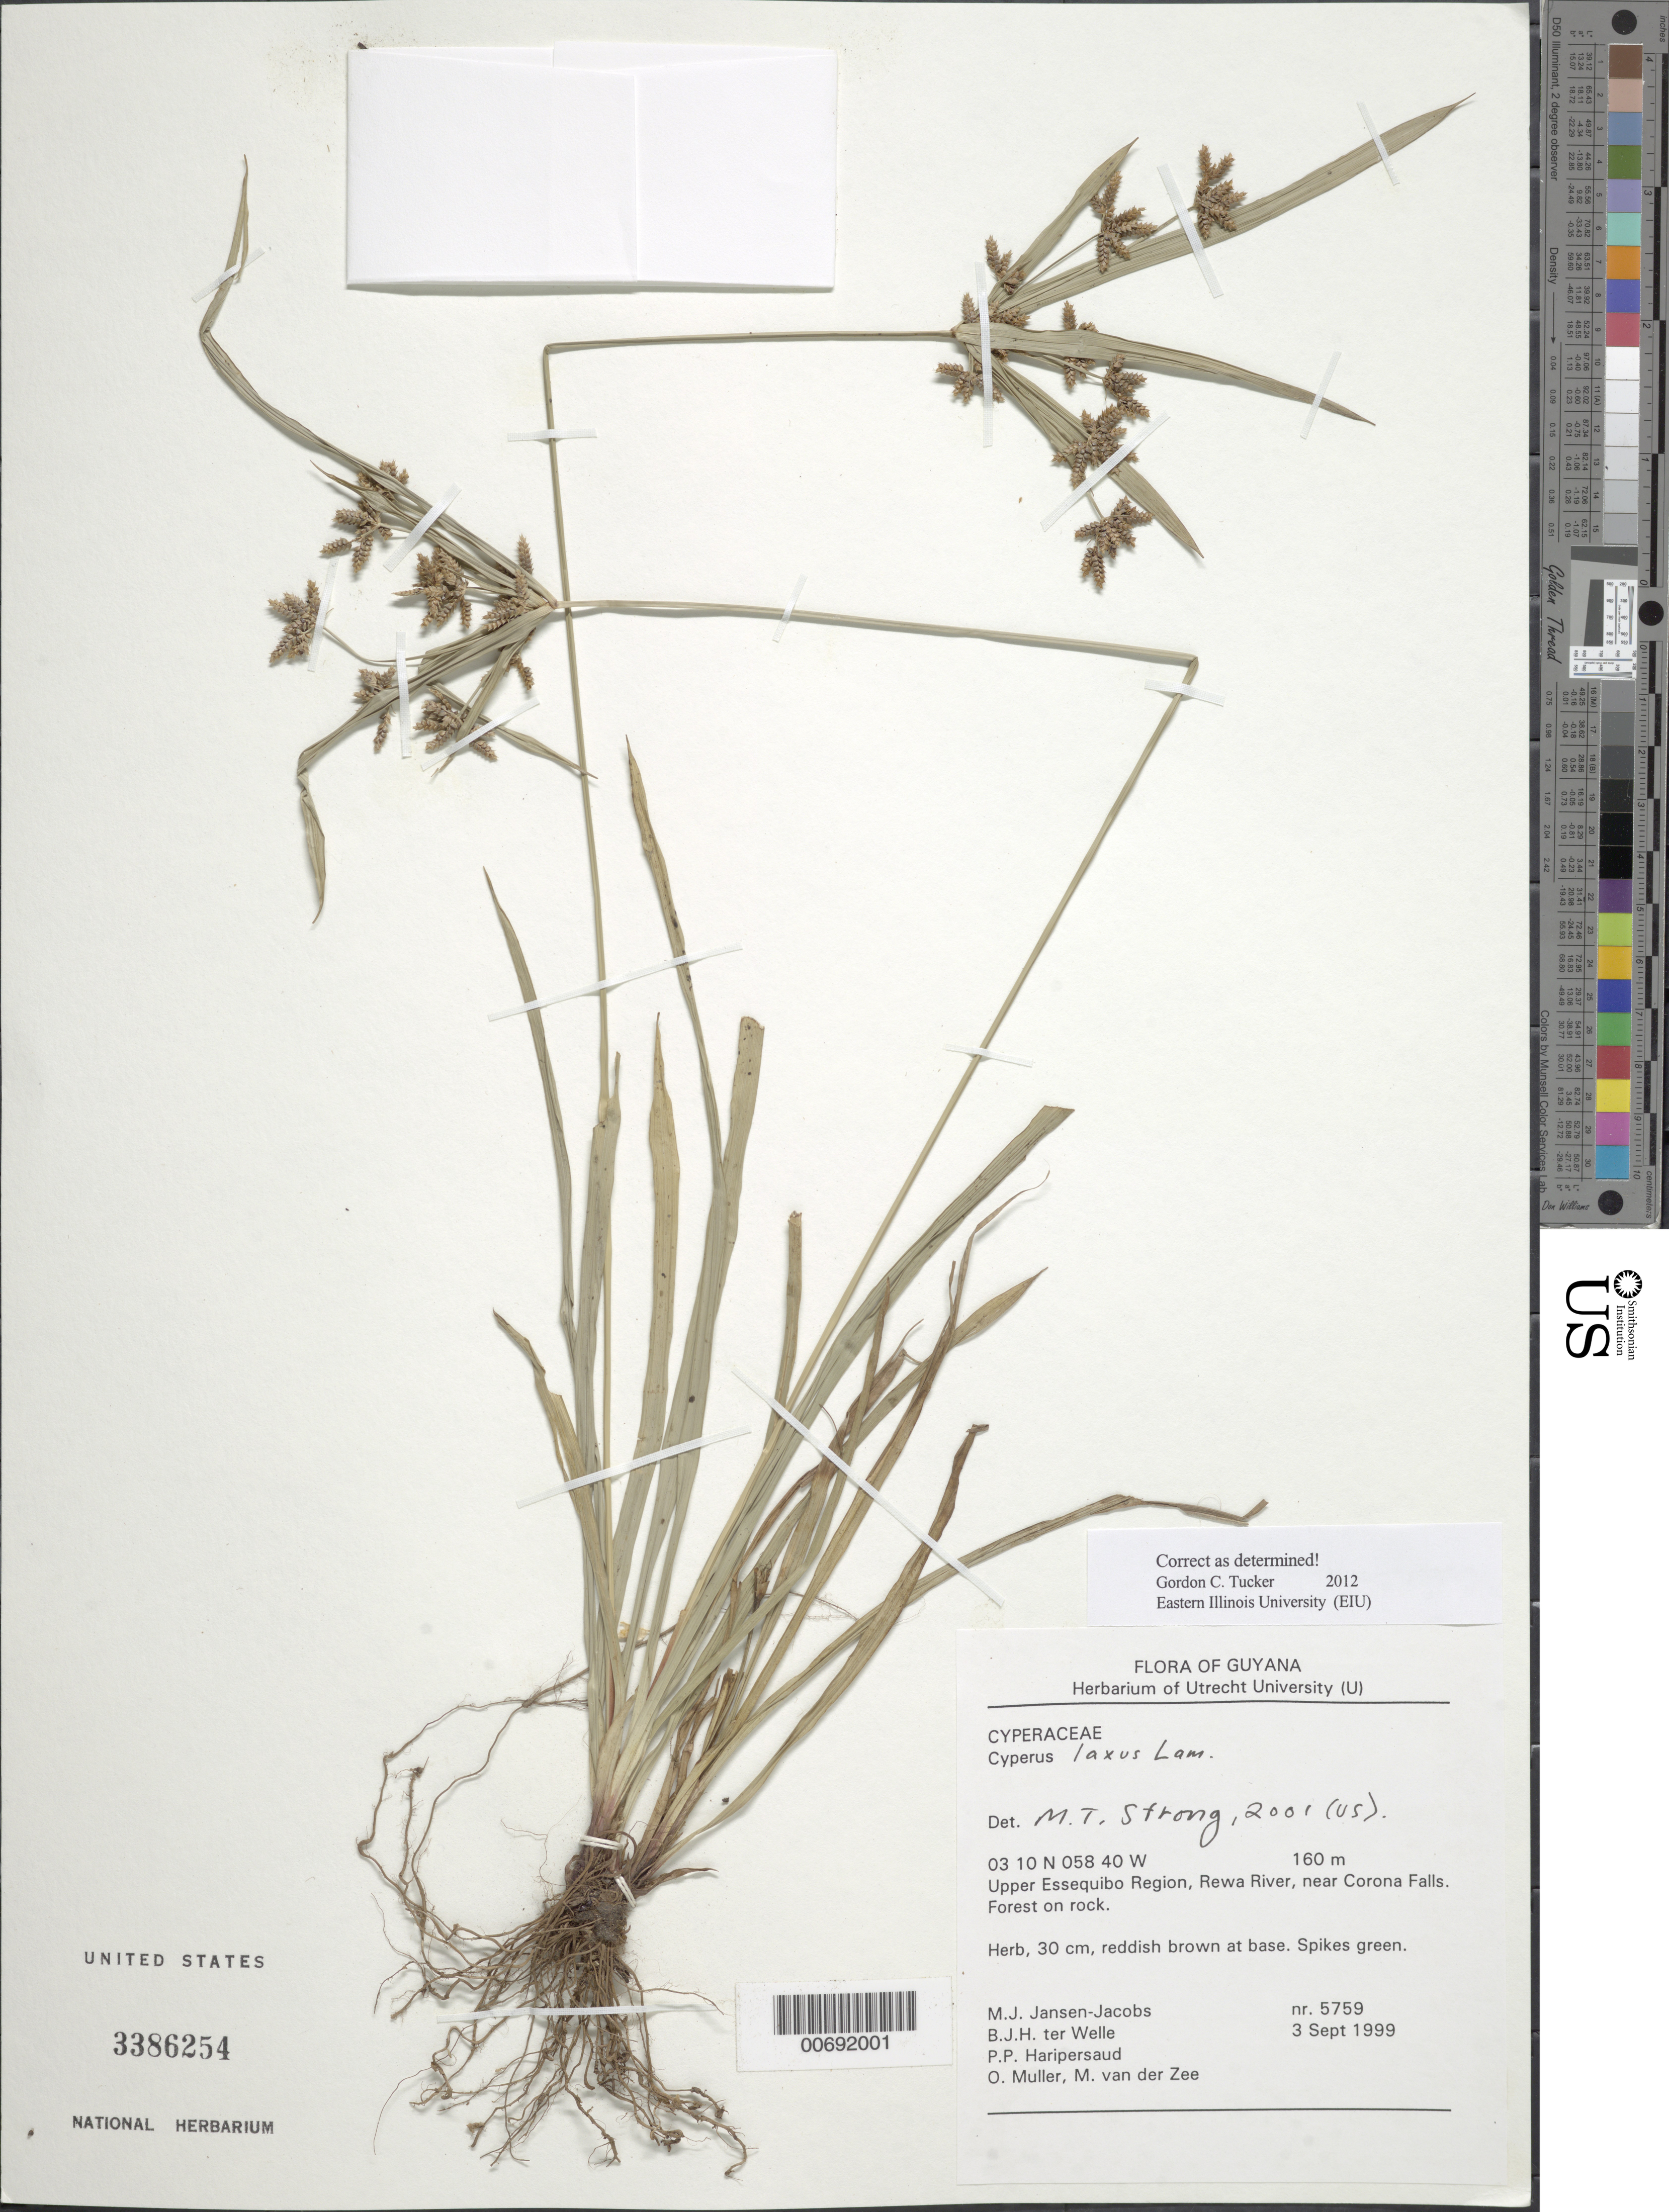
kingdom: Plantae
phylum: Tracheophyta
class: Liliopsida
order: Poales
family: Cyperaceae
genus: Cyperus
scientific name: Cyperus laxus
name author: Lam.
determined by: Tucker, G. C.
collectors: M. J. Jansen-Jacobs, B. Welle, P. Haripersaud, O. Muller & M. van der Zee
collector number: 5759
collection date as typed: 3-Sep-99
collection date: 1999-09-03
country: Guyana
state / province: U. Takutu-U. Essequibo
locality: Rewa River, near Corona Falls, Upper Essequibo Region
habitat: Forest on rock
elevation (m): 160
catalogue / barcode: US 3386254